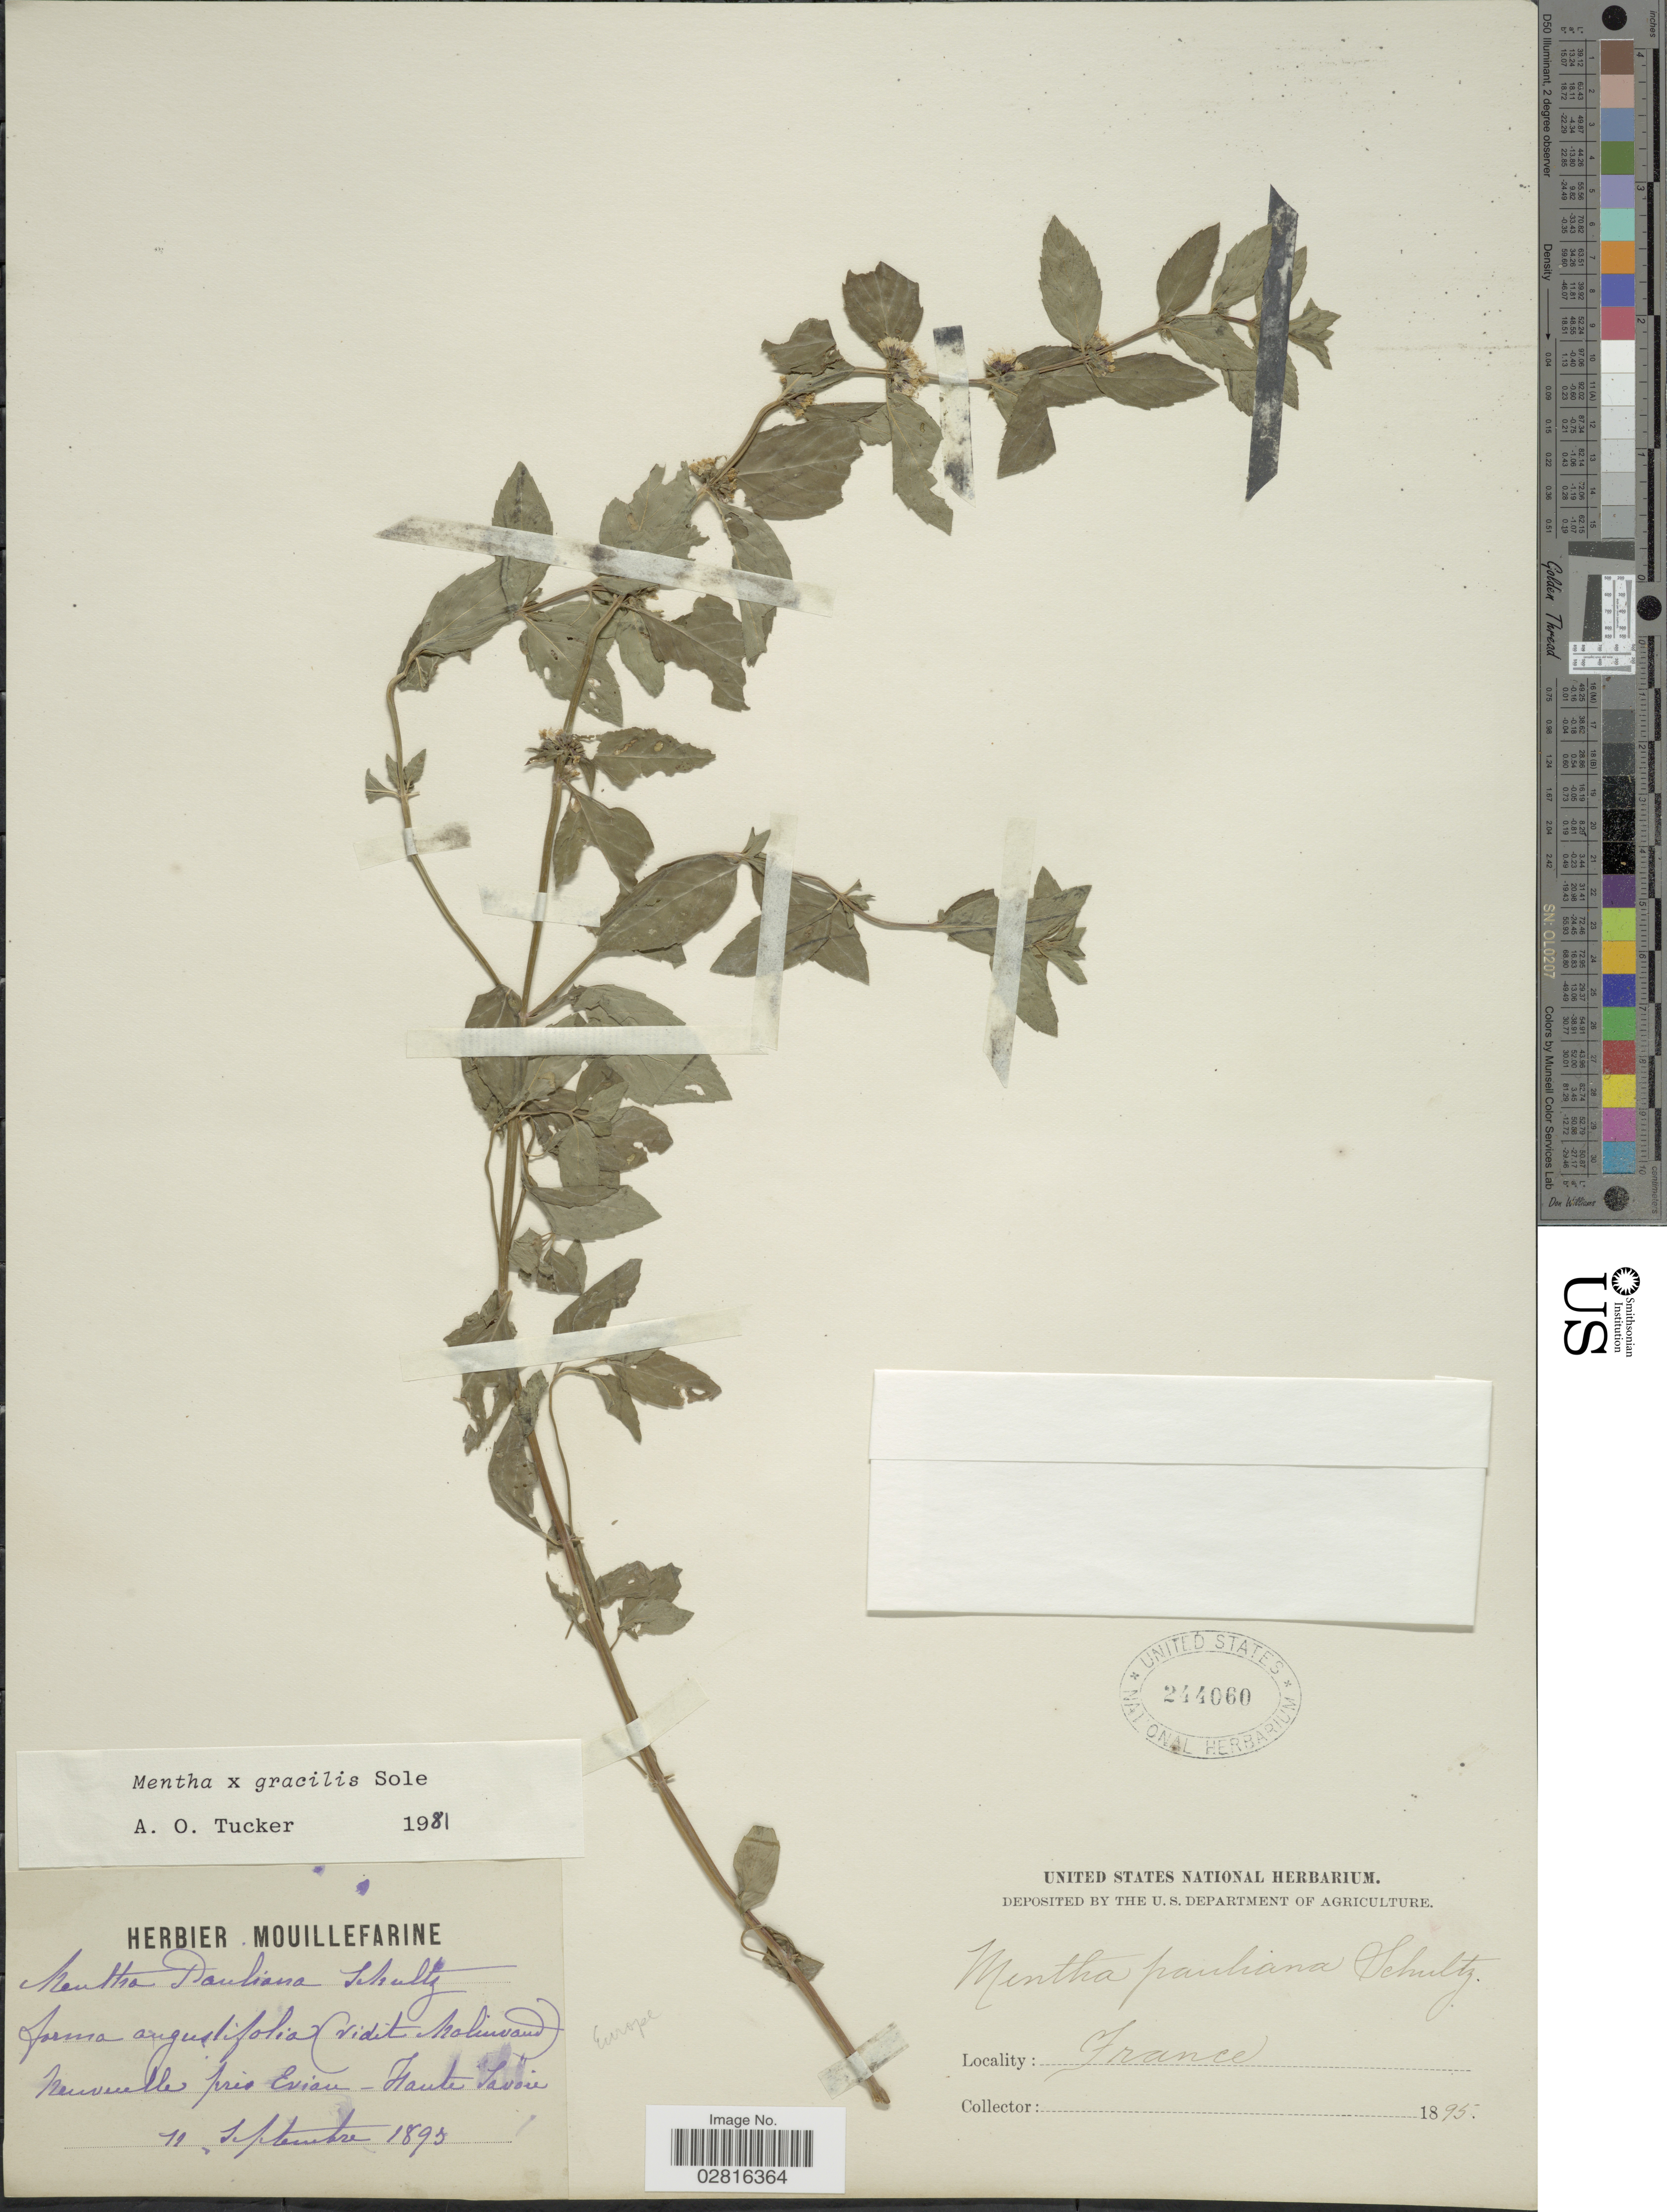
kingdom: Plantae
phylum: Tracheophyta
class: Magnoliopsida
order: Lamiales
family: Lamiaceae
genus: Mentha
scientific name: Mentha x gracilis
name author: Sole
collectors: ex herb. Mouillefarine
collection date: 1895-09-11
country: France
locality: Nouvuelle près Eviau - Haute Savoie.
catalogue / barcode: US 244060